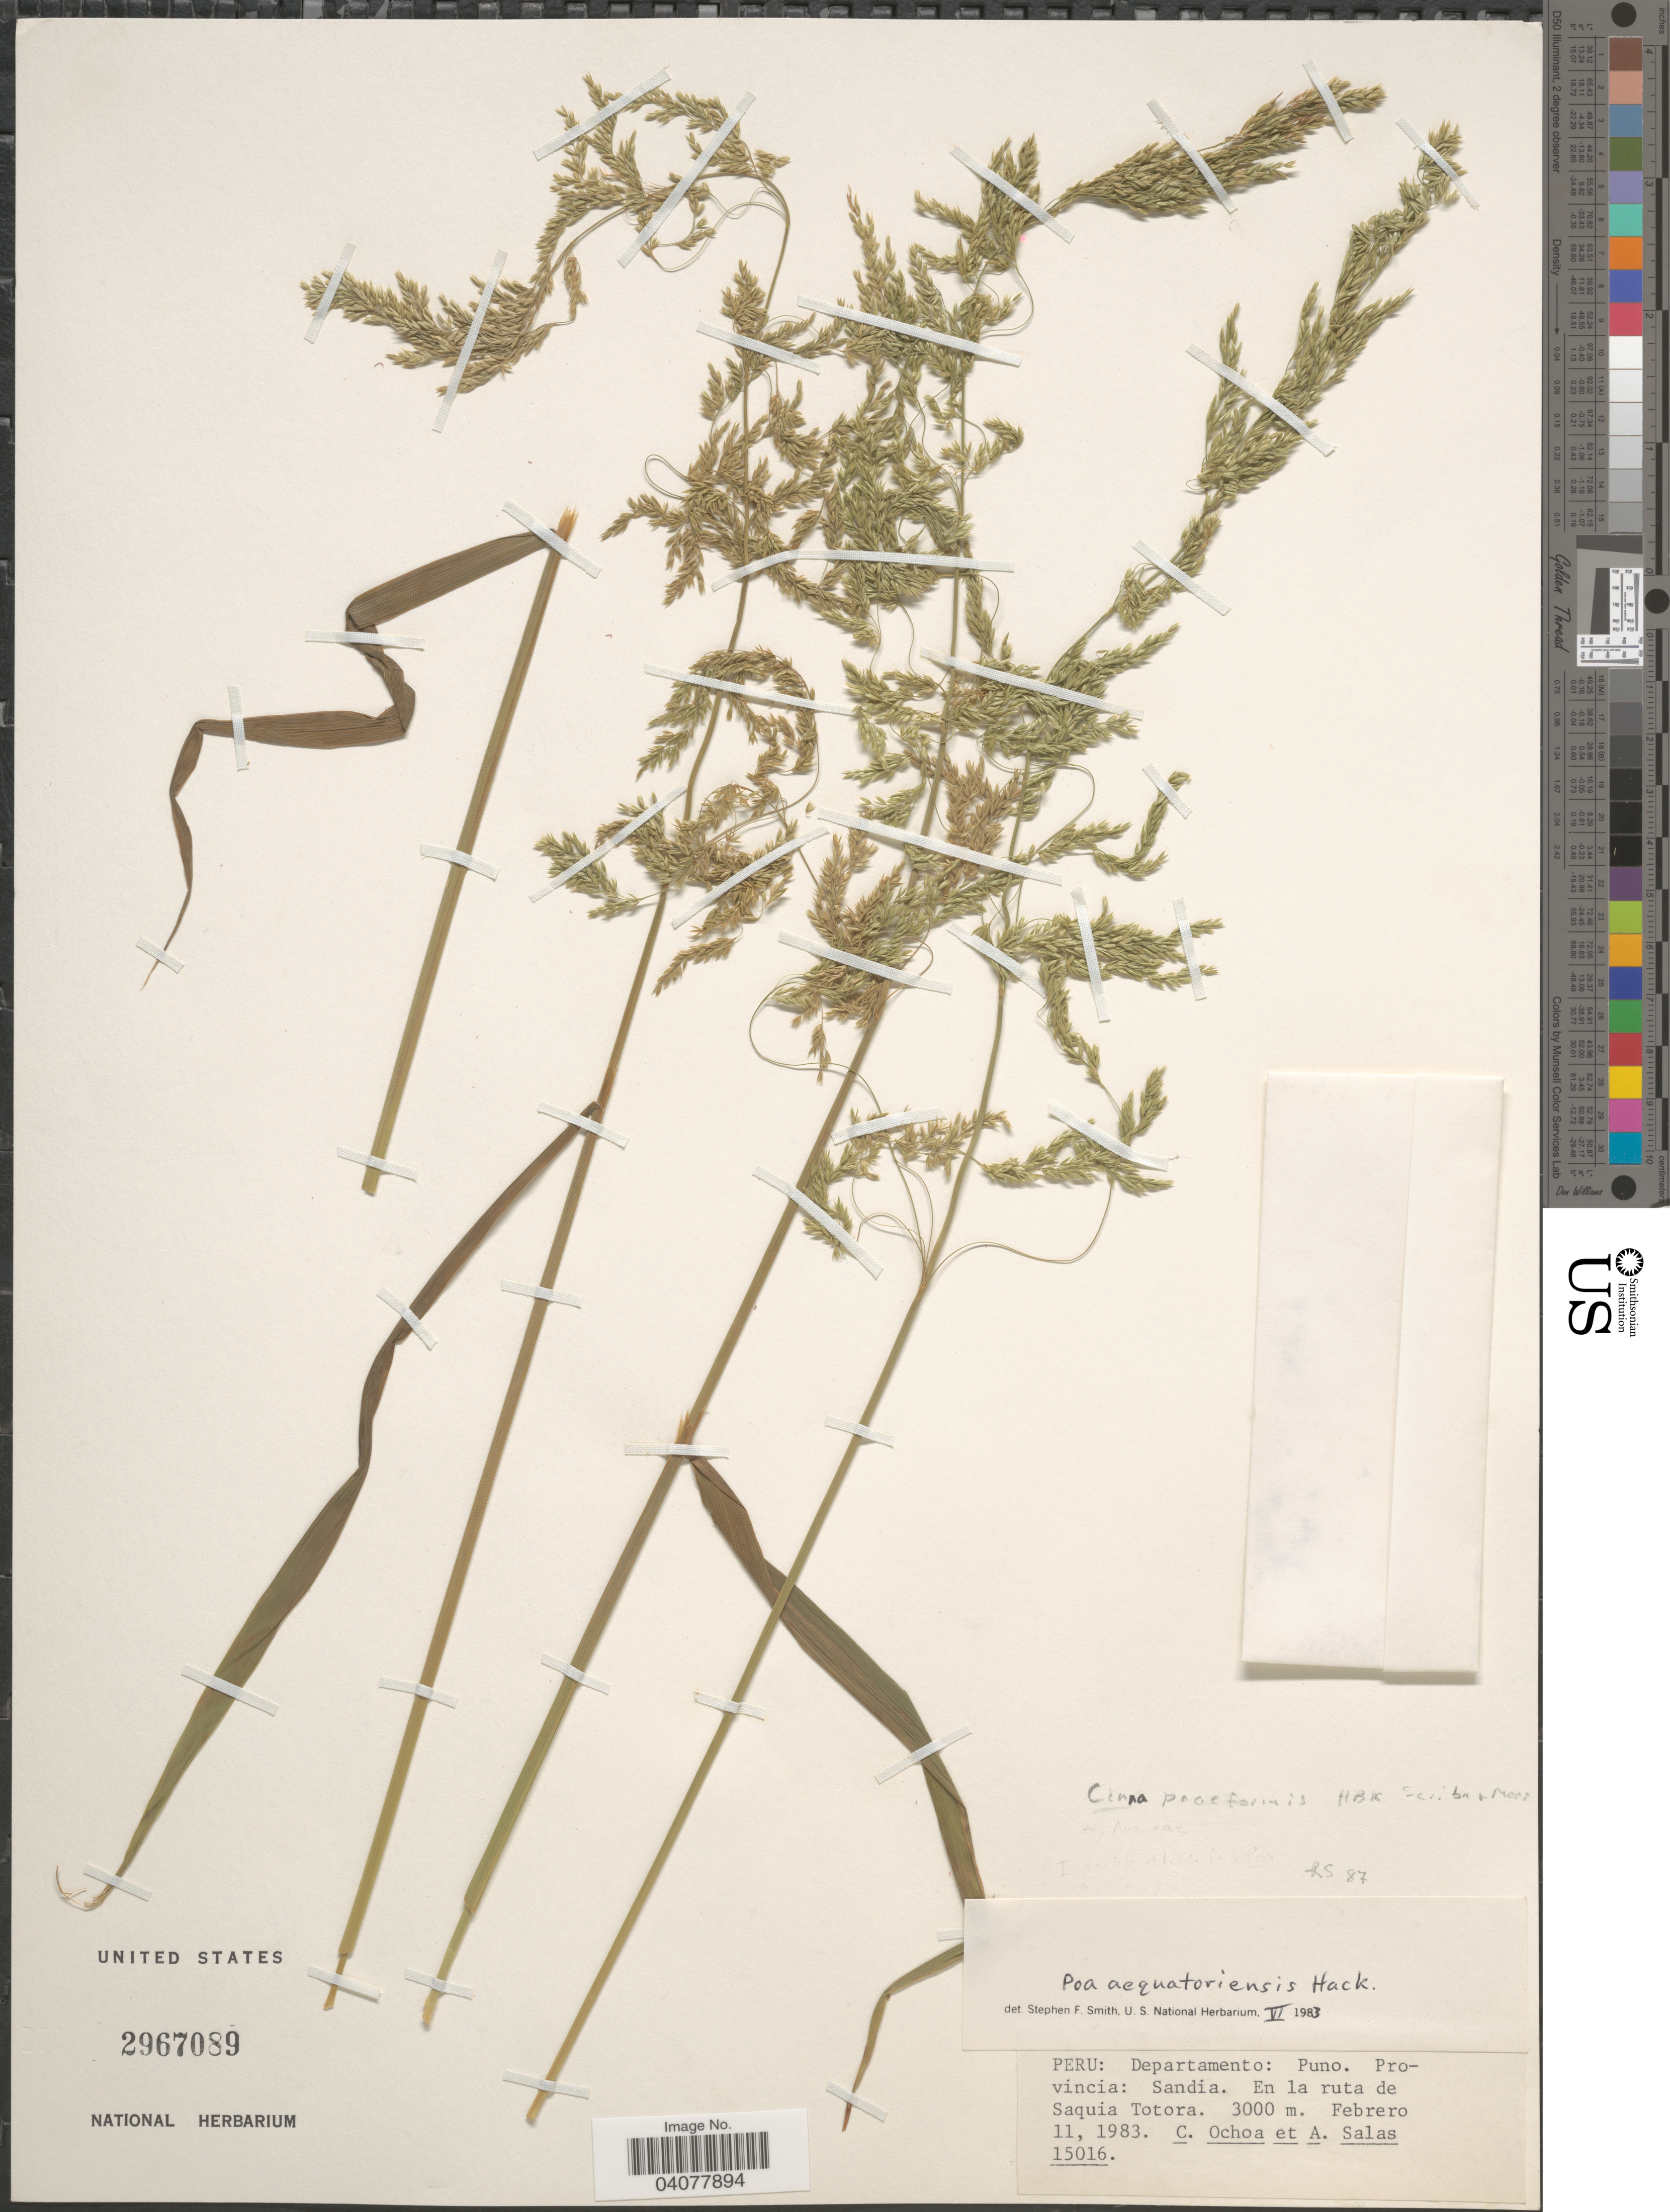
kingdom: Plantae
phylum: Tracheophyta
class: Liliopsida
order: Poales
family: Poaceae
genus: Cinna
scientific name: Cinna poiformis (Kunth) Scribn. & Merr.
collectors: C. Ochoa & A. Salas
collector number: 15016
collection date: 1983-02-11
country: Peru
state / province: Puno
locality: Departamento: Puno. Provincia: Sandia. En la ruta de Saquia Totora.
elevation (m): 3000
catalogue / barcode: US 2967089